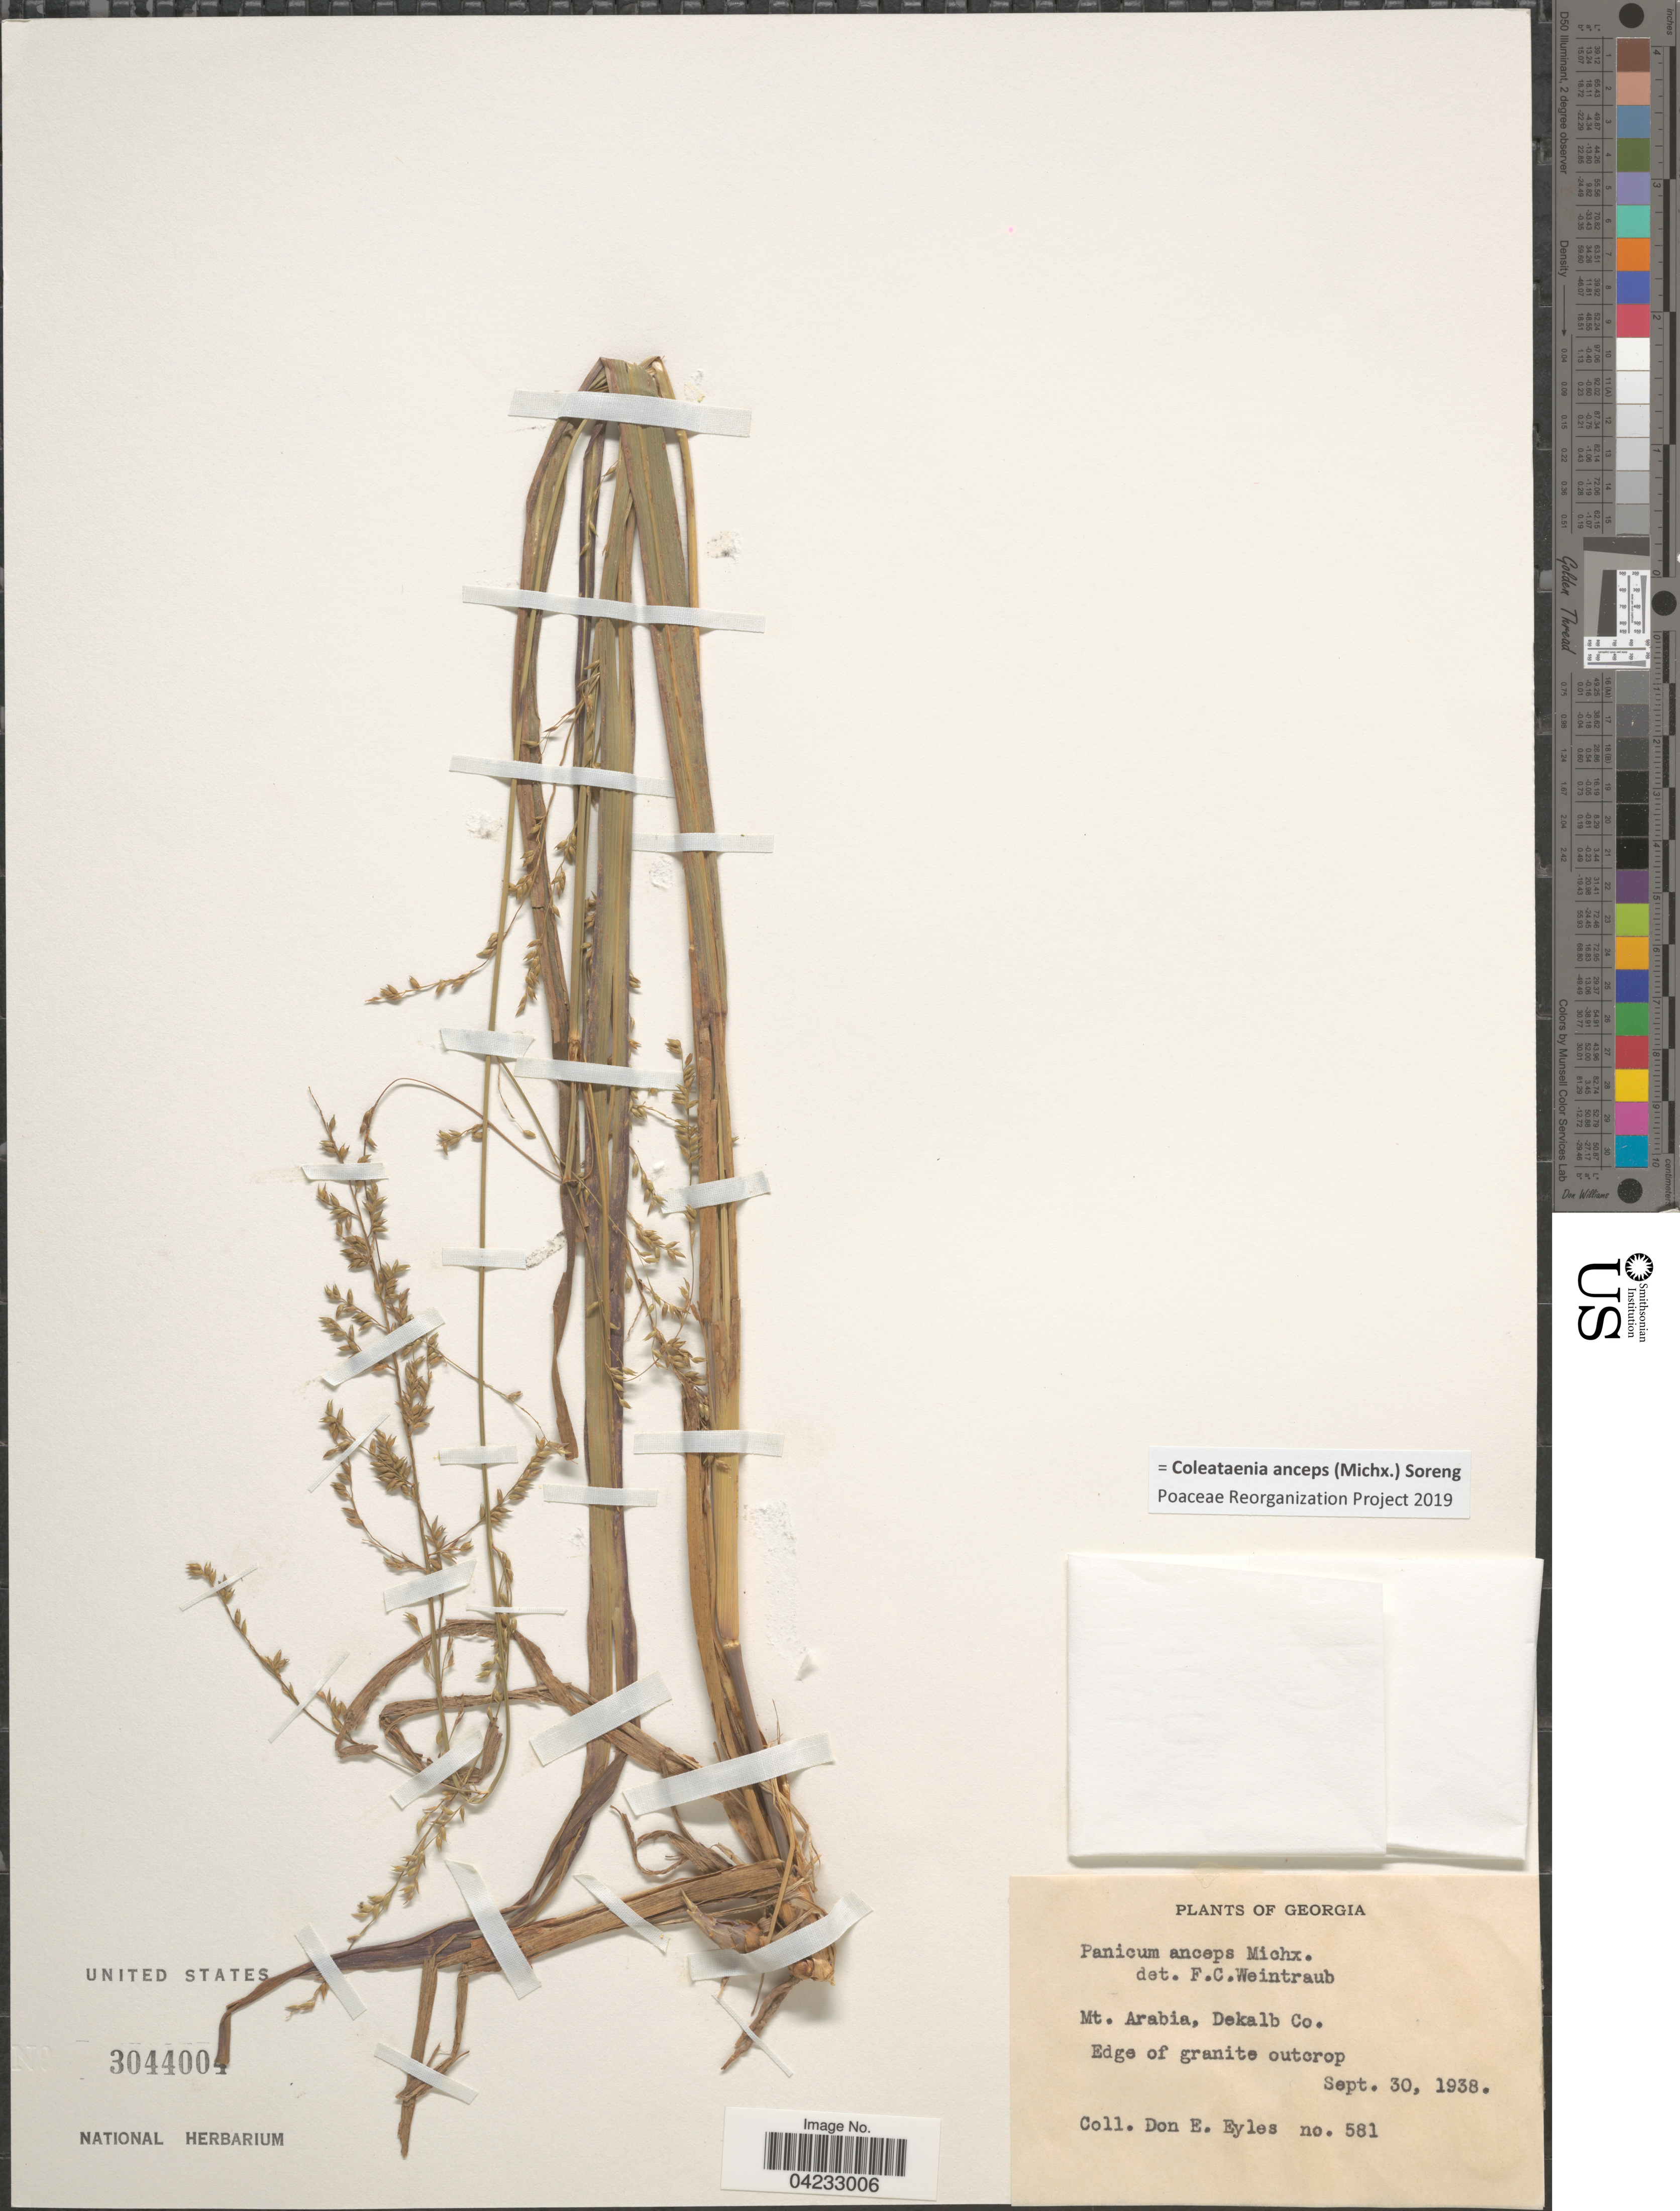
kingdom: Plantae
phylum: Tracheophyta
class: Liliopsida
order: Poales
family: Poaceae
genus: Coleataenia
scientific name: Coleataenia anceps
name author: (Michx.) Soreng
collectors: D. Eyles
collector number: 581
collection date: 1938-09-30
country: United States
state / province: Georgia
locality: Mt. Arabia, Dekalb Co.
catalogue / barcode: US 3044004